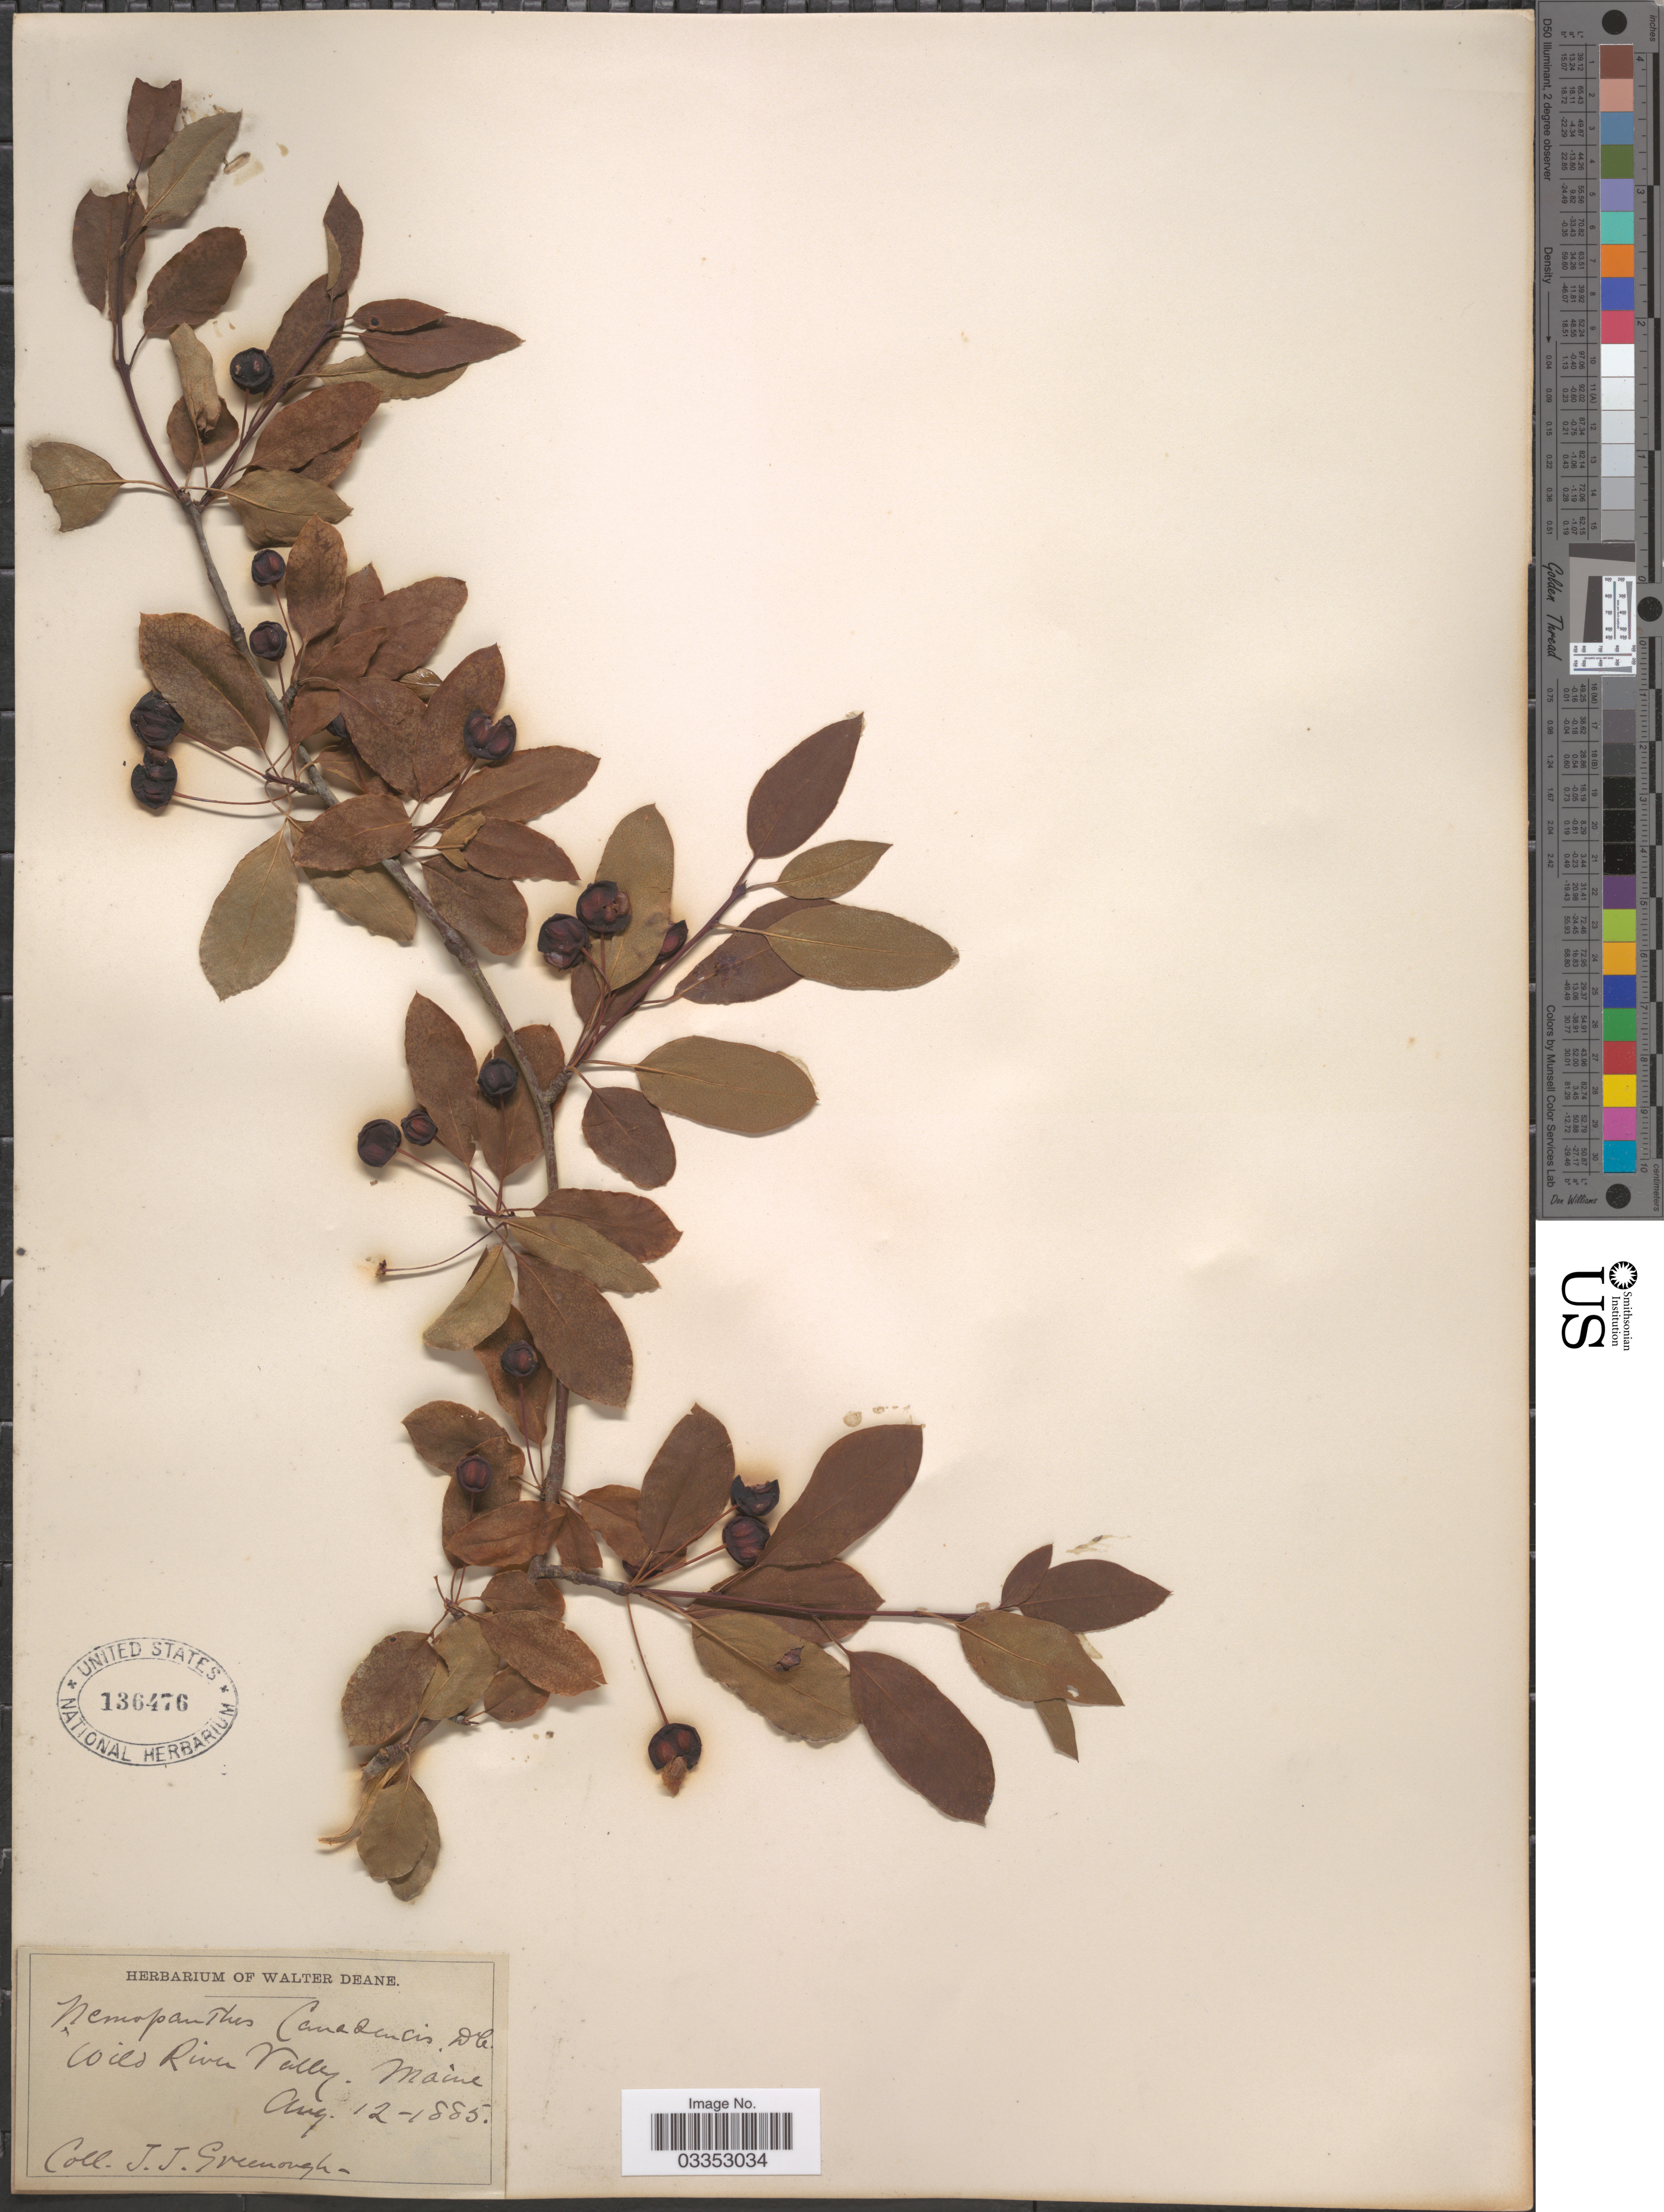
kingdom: Plantae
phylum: Tracheophyta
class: Magnoliopsida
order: Aquifoliales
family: Aquifoliaceae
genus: Nemopanthus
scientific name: Nemopanthus mucronatus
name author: (L.) Trel.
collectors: J. Greenough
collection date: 1885-08-12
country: United States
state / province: Maine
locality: Wild River Valley.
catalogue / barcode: US 136476